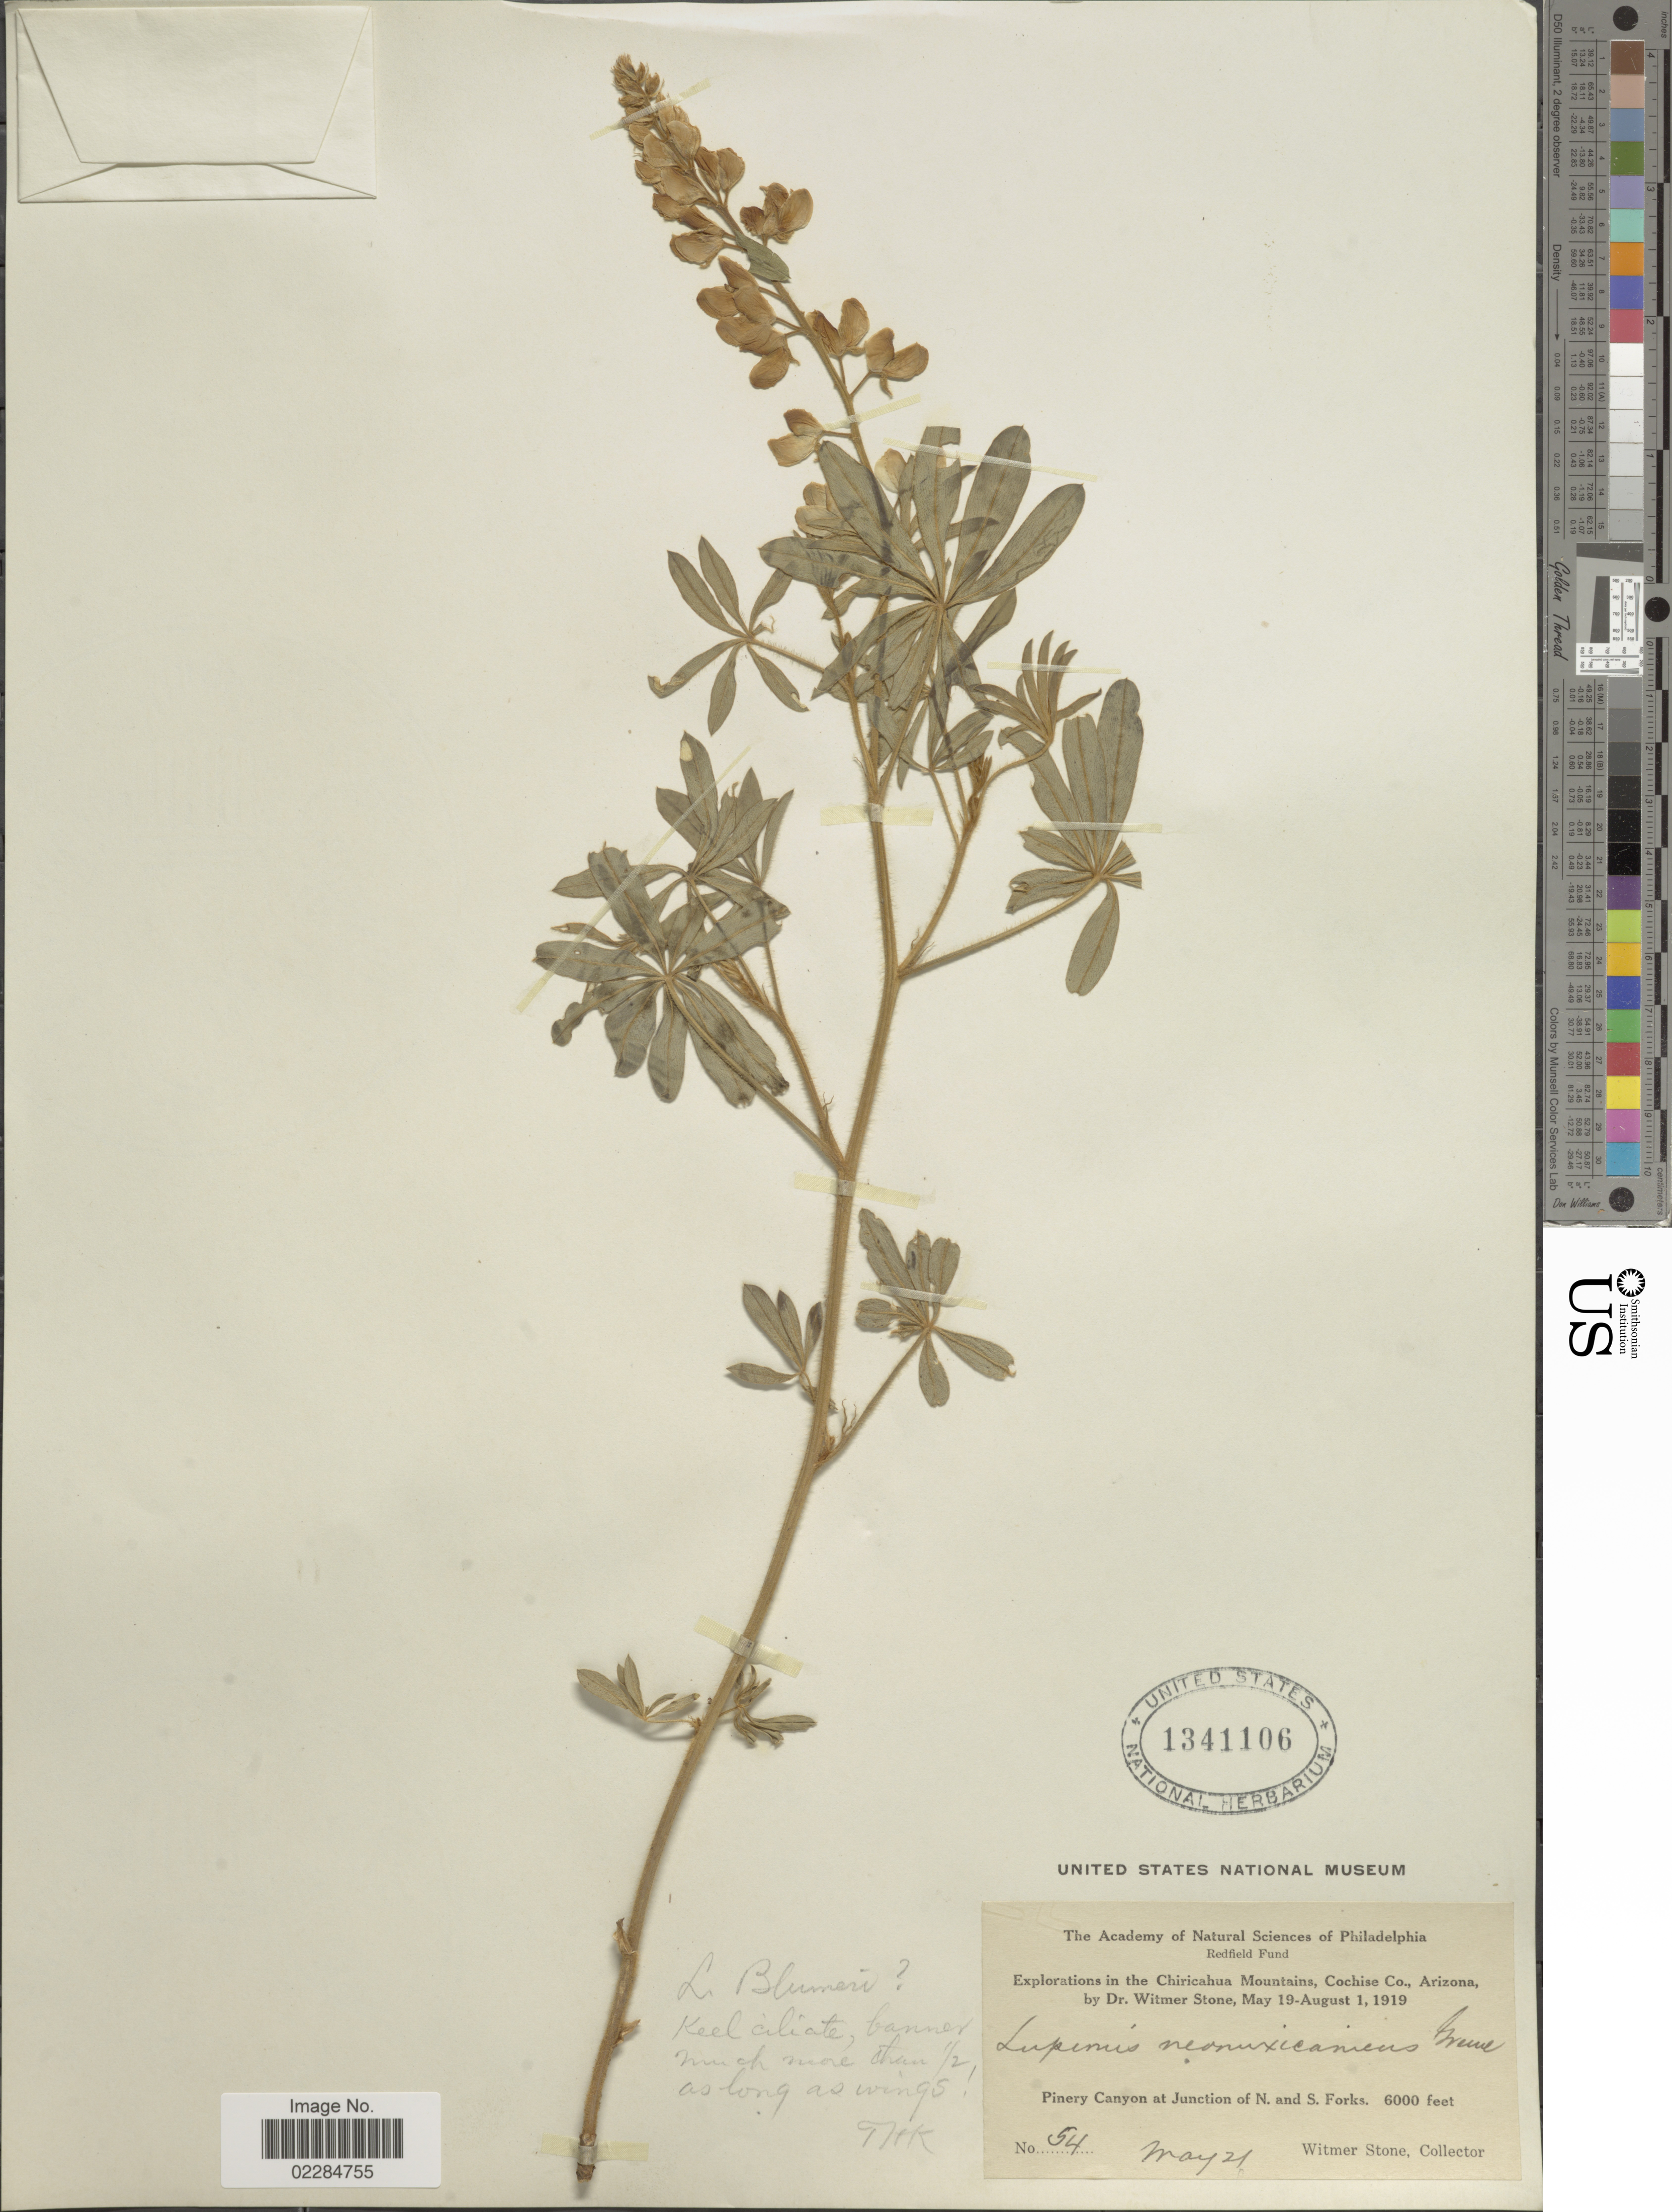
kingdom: Plantae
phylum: Tracheophyta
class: Magnoliopsida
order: Fabales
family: Fabaceae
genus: Lupinus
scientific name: Lupinus blumeri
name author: Greene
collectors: W. Stone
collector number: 54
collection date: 1919-05-21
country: United States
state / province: Arizona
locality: Chiricahua Mountains, Cochise Co. Pinery Canyon at Junction of N. and S. Forks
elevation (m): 1829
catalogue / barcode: US 1341106